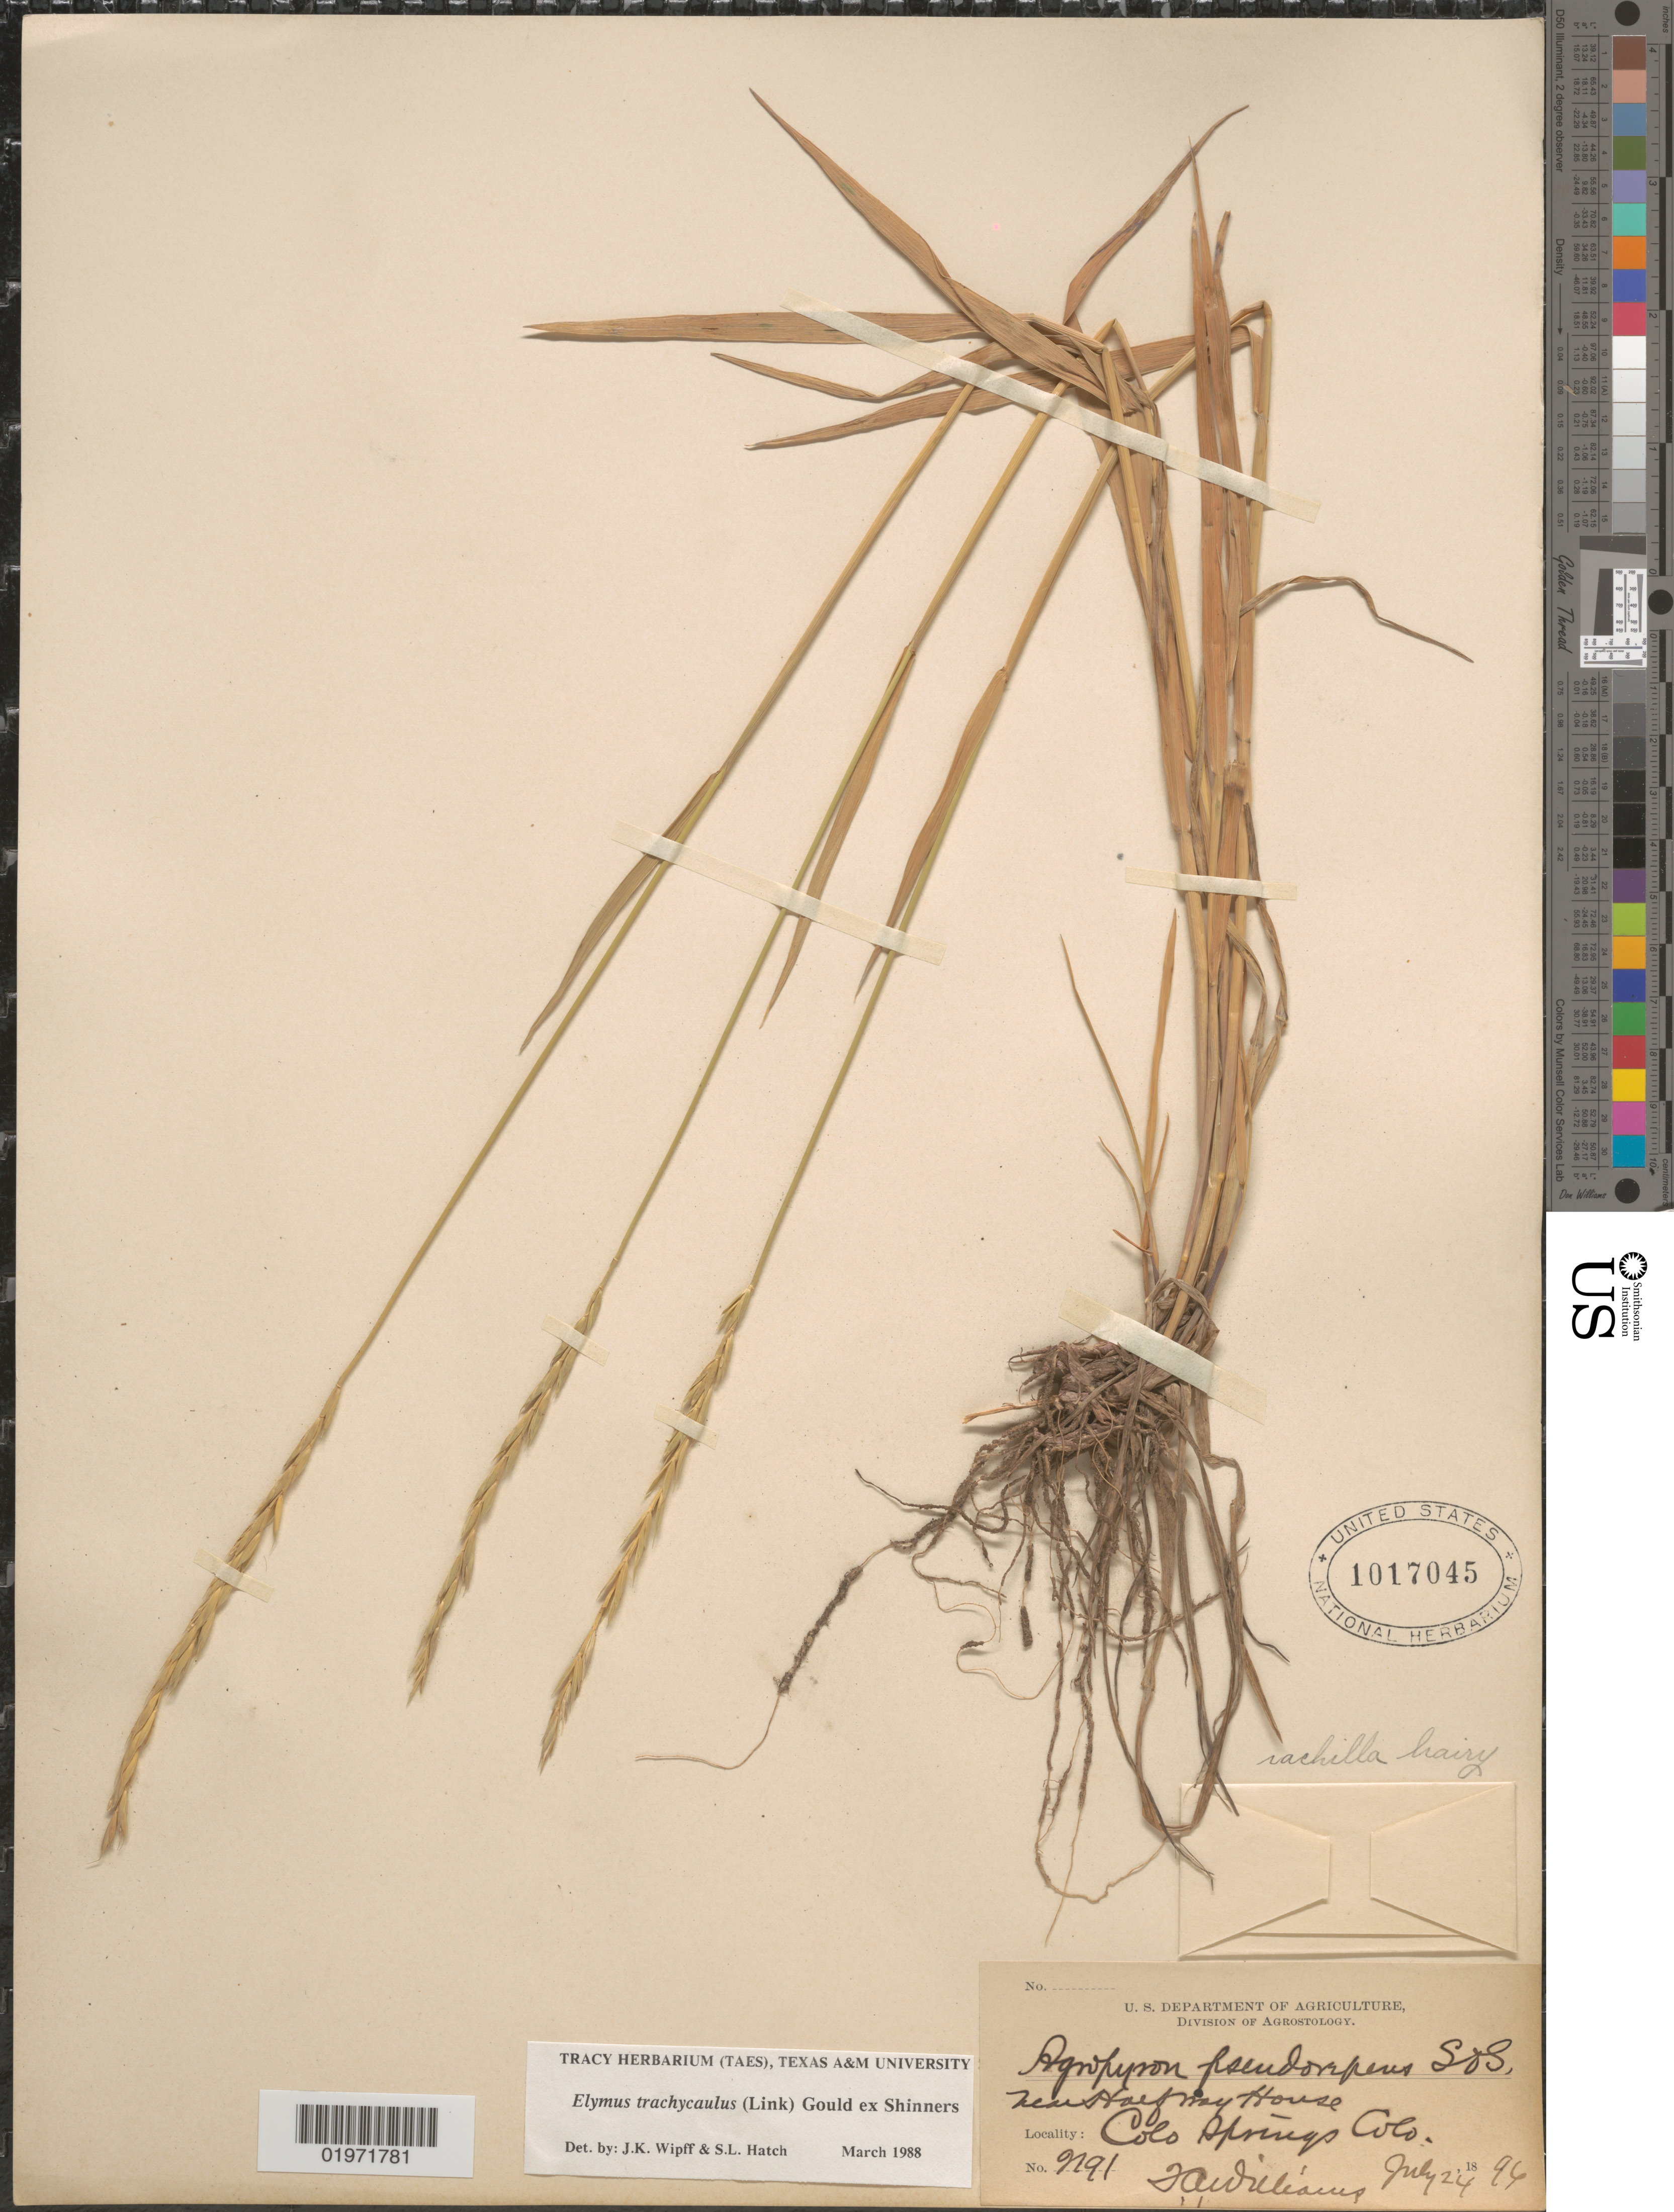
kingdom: Plantae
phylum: Tracheophyta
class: Liliopsida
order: Poales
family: Poaceae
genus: Elymus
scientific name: Elymus trachycaulus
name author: (Link) Gould ex Shinners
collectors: T. Williams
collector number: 2191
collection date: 1896-07-24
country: United States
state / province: Colorado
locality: Near Halfway House, Colo Springs.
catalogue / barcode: US 1017045